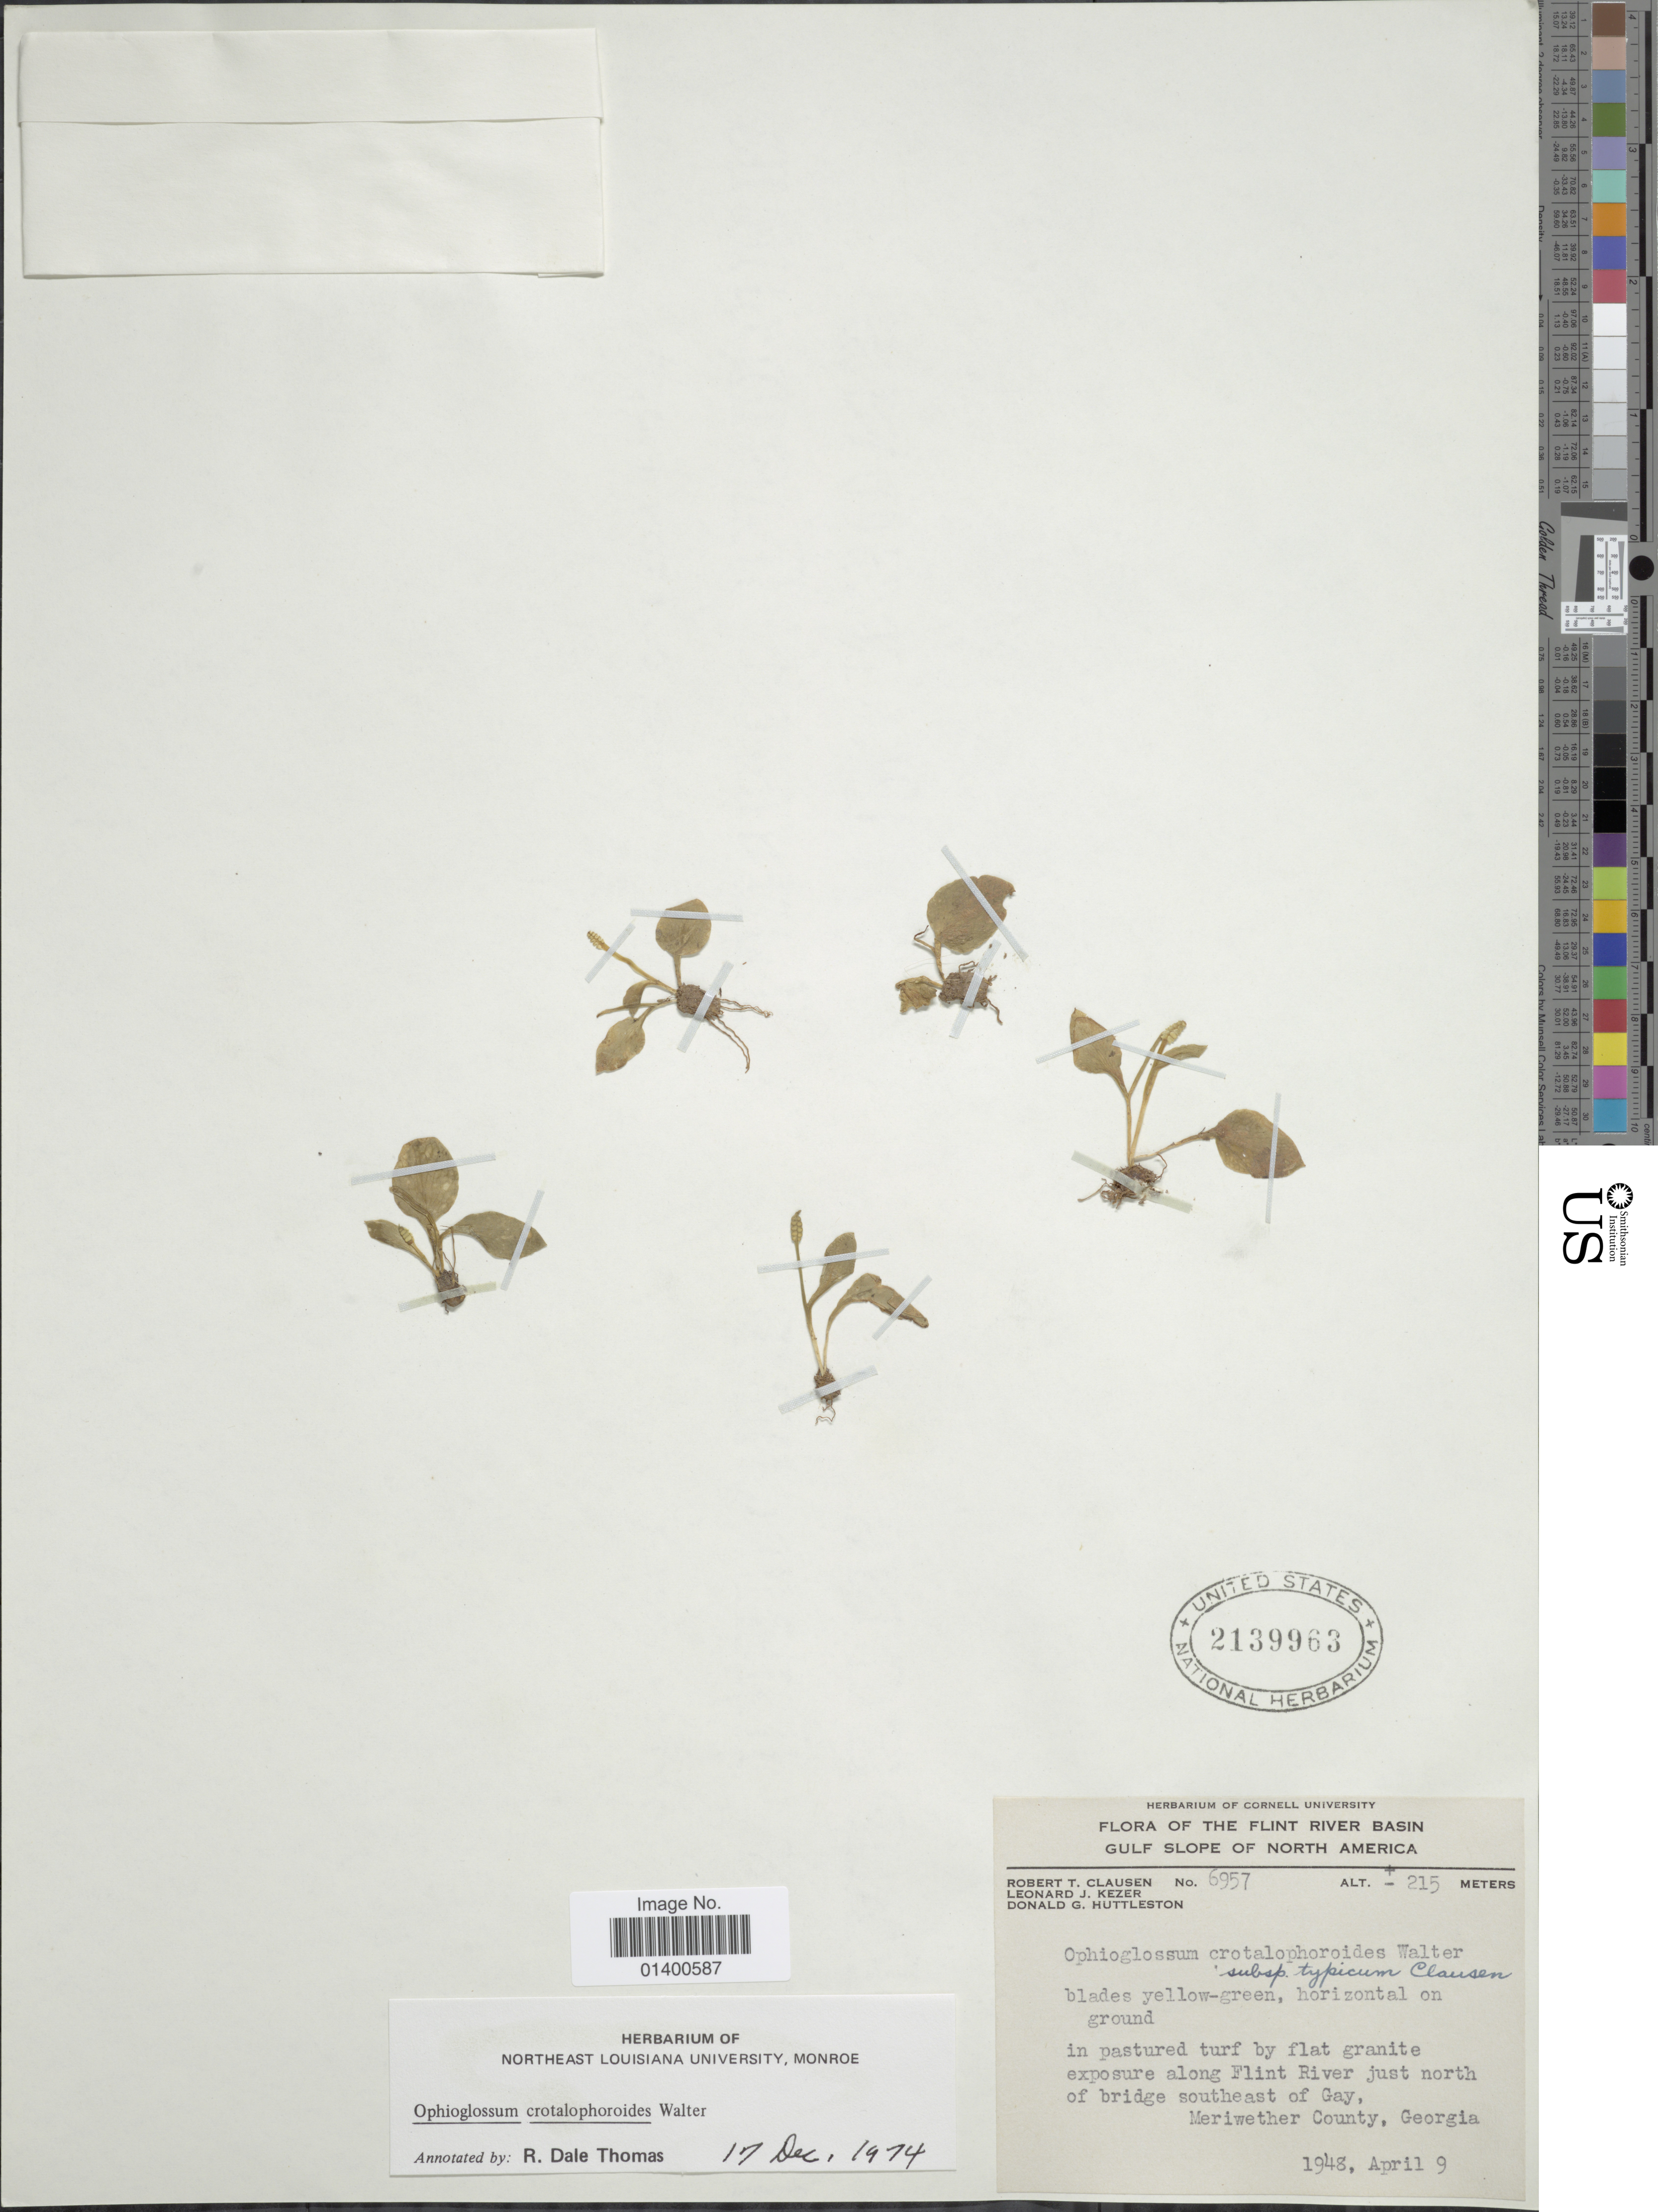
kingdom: Plantae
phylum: Tracheophyta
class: Polypodiopsida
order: Ophioglossales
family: Ophioglossaceae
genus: Ophioglossum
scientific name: Ophioglossum crotalophoroides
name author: Walter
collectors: R. T. Clausen, L. Kezer & D. G. Huttleston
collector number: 6957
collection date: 1948-04-09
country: United States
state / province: Georgia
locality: Flint River Basin Gulf slope of North America, along Flint River just north of bridge southeast of Gay, Meriwether County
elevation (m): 215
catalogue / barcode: US 2139963